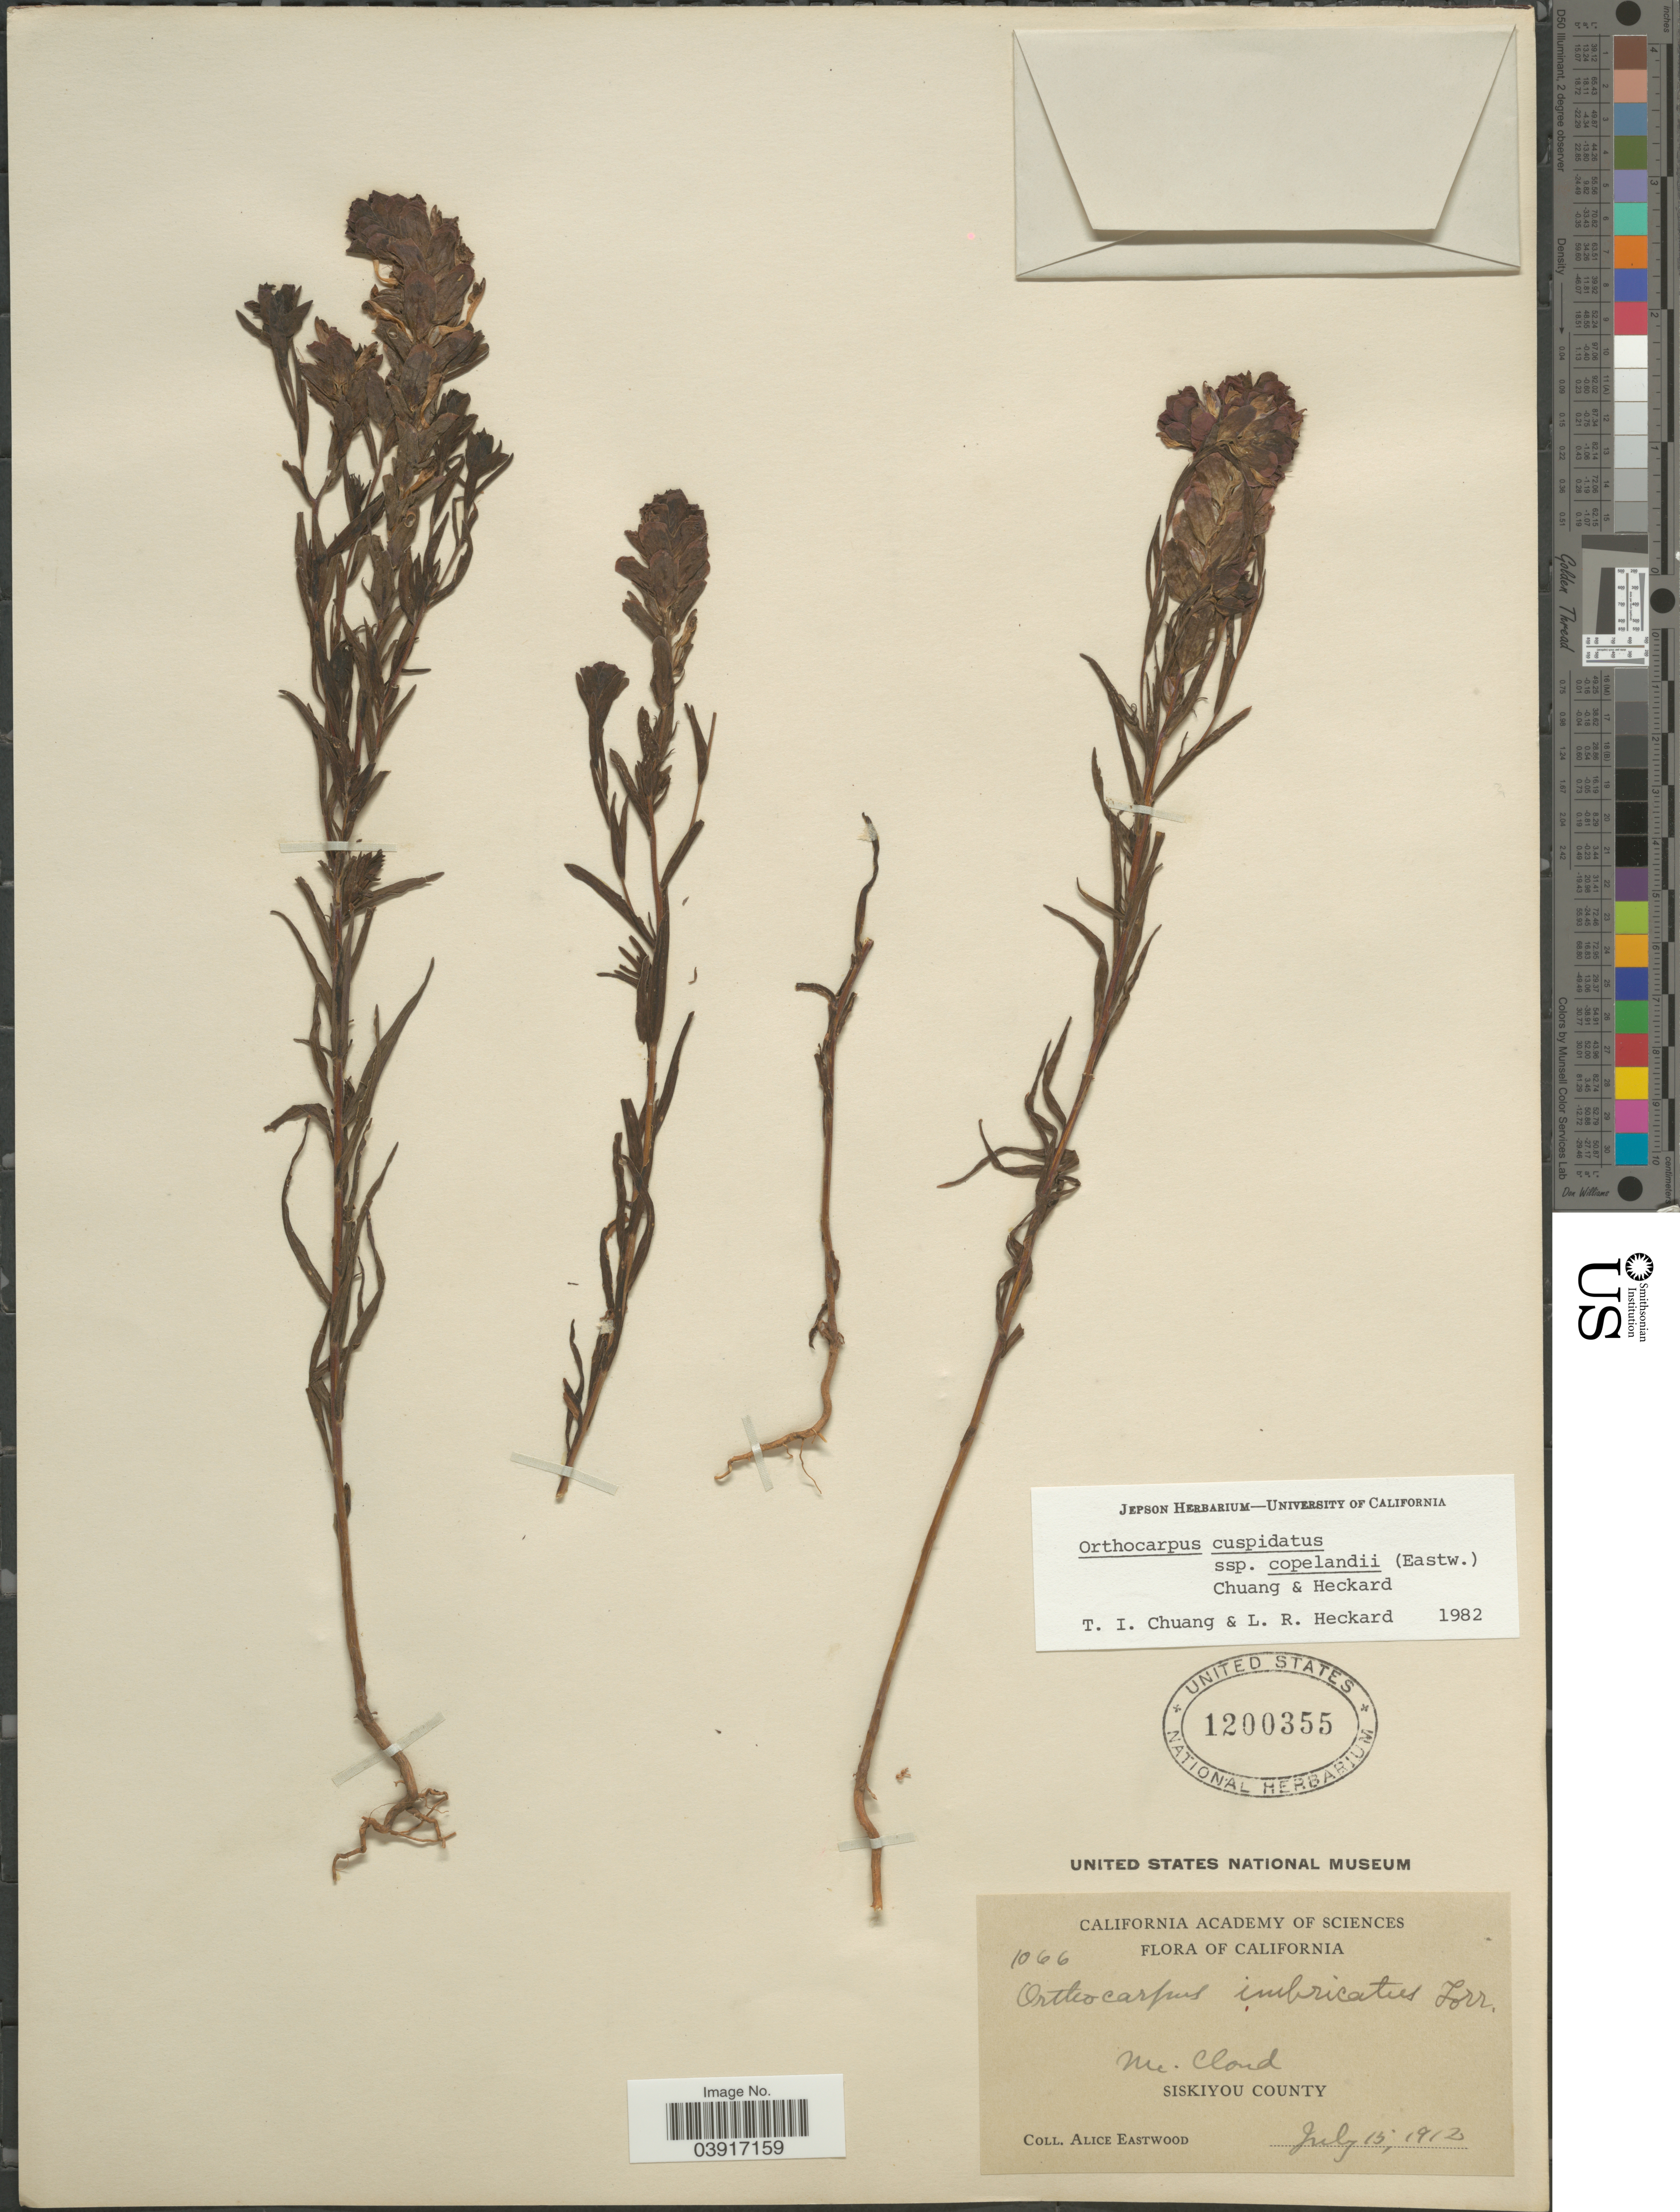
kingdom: Plantae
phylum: Tracheophyta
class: Magnoliopsida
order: Lamiales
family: Orobanchaceae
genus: Orthocarpus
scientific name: Orthocarpus cuspidatus subsp. copelandii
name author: (Eastw.) T.I. Chuang & Heckard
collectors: A. Eastwood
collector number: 1066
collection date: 1912-07-15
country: United States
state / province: California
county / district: Siskiyou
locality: Mc Cloud. Siskiyou County.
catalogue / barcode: US 1200355